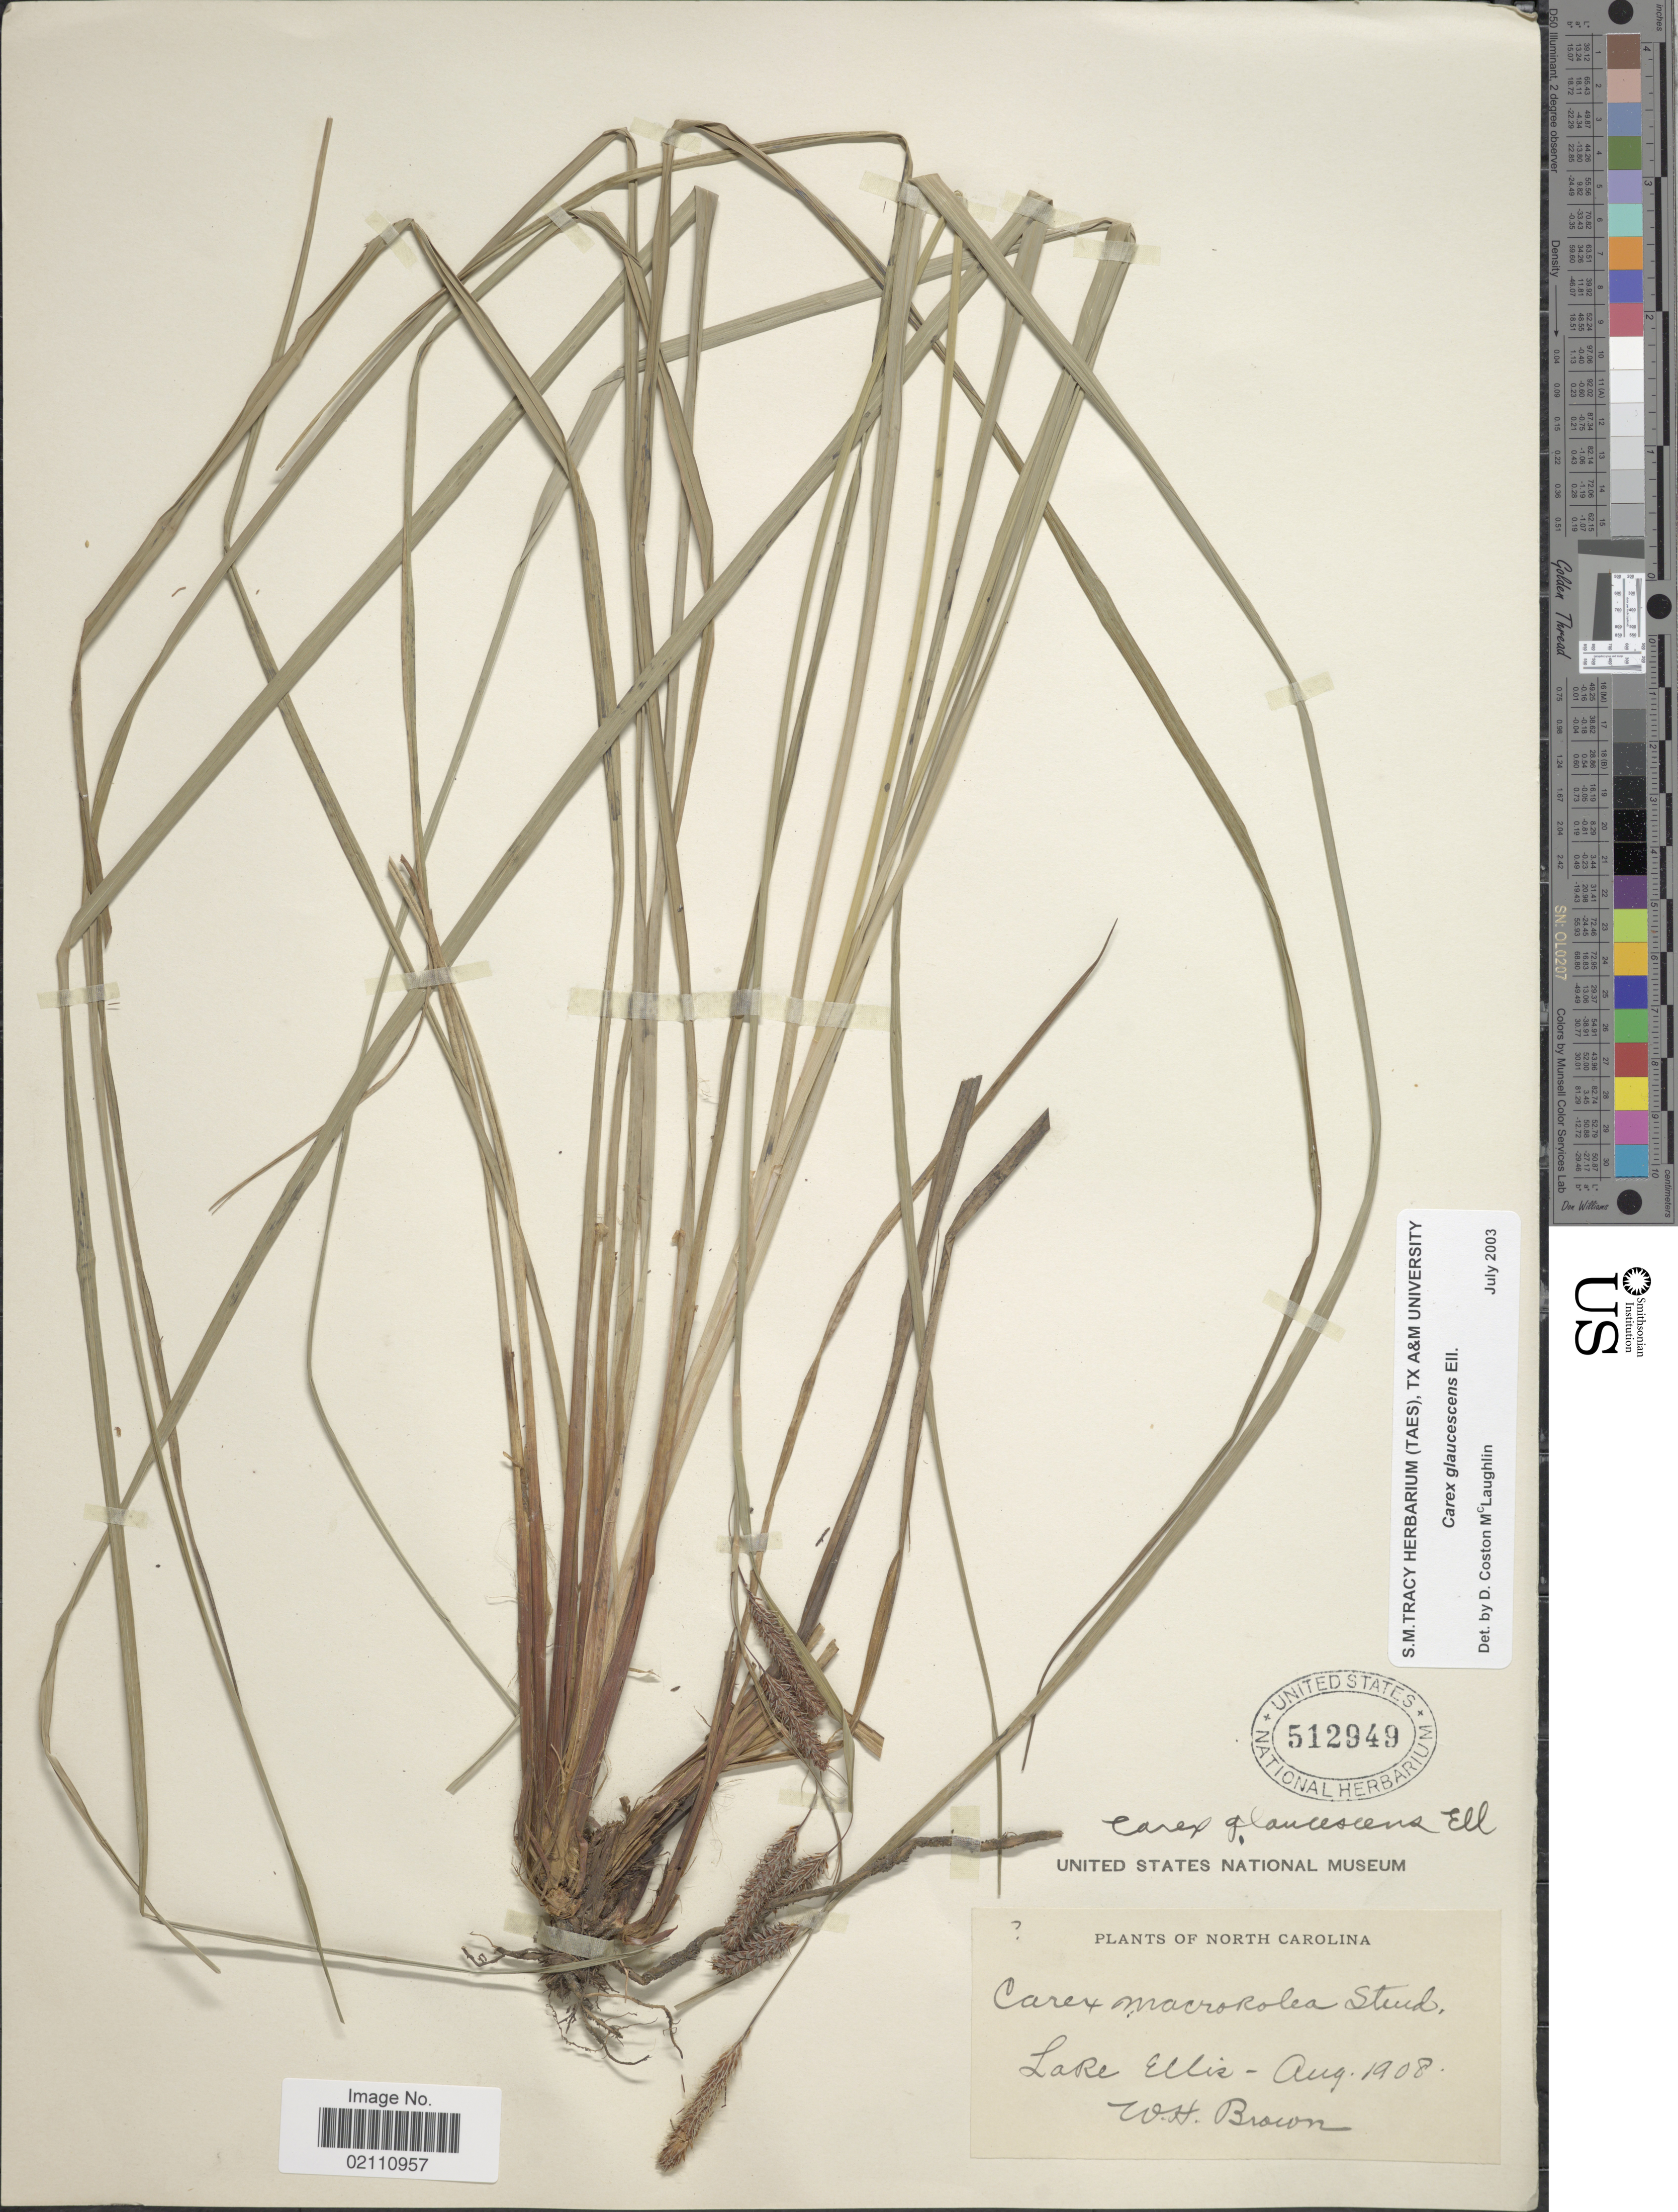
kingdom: Plantae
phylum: Tracheophyta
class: Liliopsida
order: Poales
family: Cyperaceae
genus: Carex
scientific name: Carex glaucescens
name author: Elliott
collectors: W. H. Brown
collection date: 1908-08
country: United States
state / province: North Carolina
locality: Lake Ellis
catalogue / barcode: US 512949